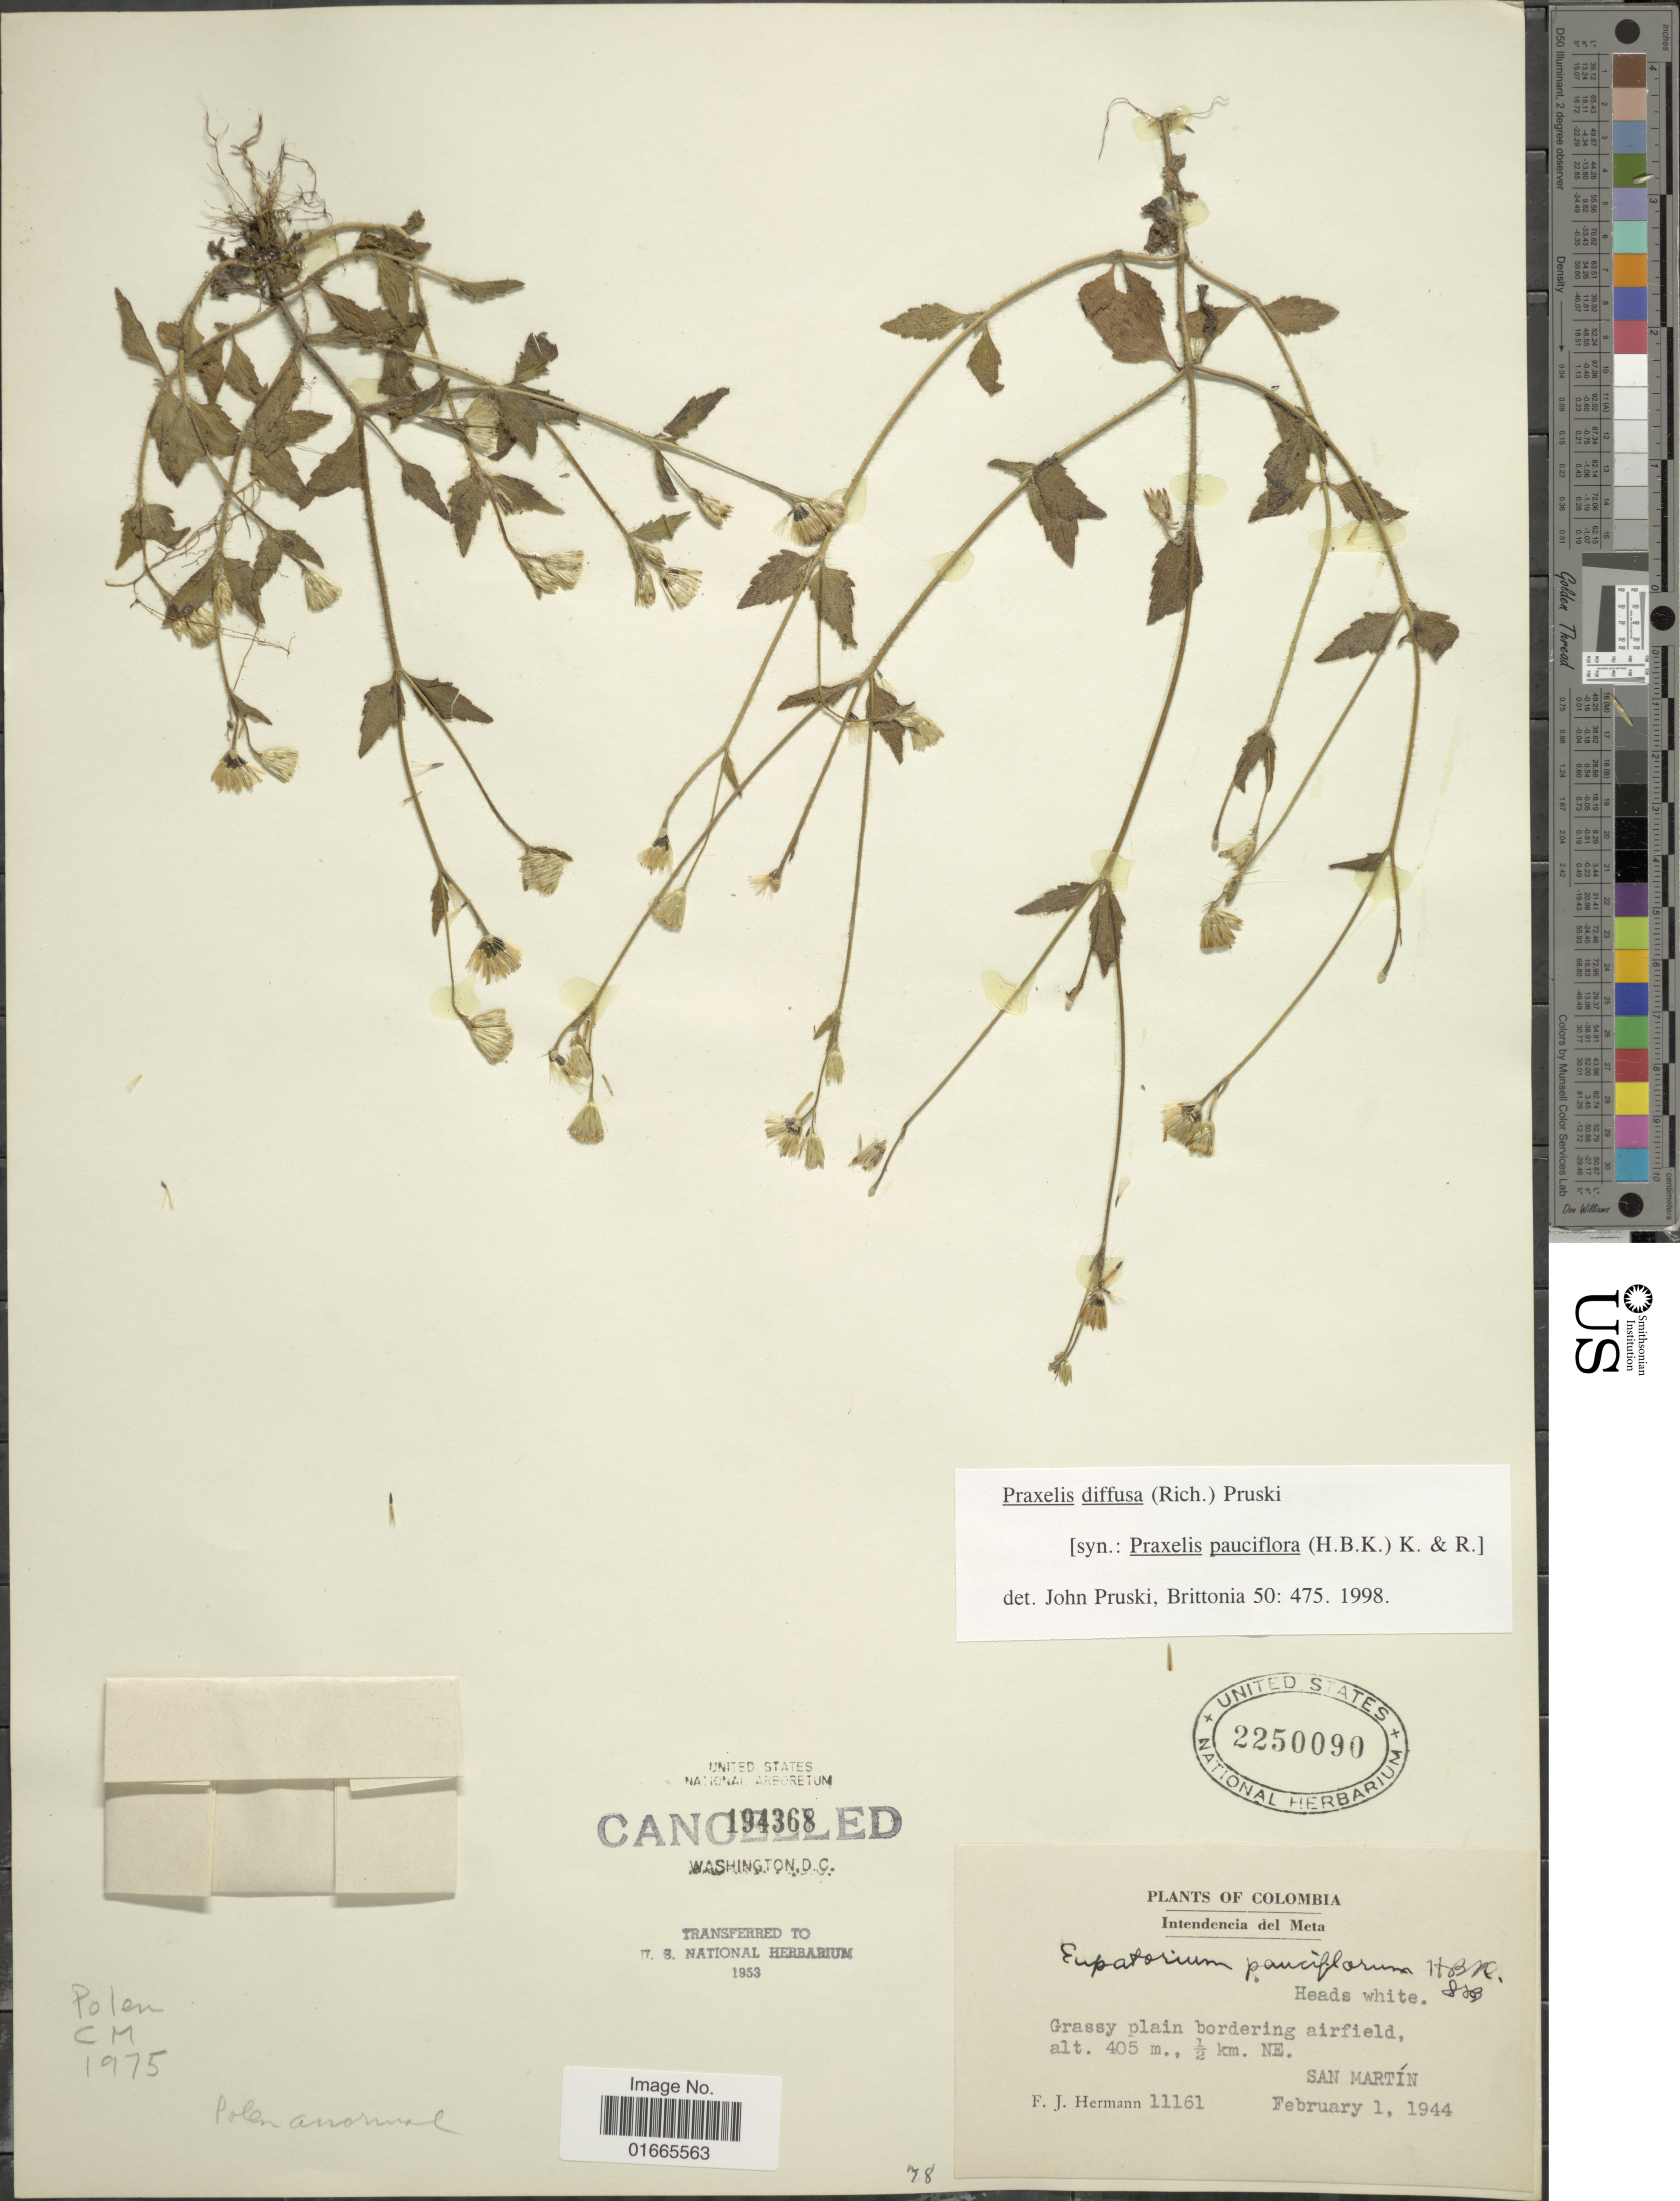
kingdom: Plantae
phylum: Tracheophyta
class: Magnoliopsida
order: Asterales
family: Asteraceae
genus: Praxelis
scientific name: Praxelis diffusa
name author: (Rich.) Pruski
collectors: F. J. Hermann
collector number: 11161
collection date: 1944-02-01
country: Colombia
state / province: Meta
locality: Intendencia del Meta, 1/2 km. NE. San Martín.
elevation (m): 405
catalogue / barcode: US 2250090